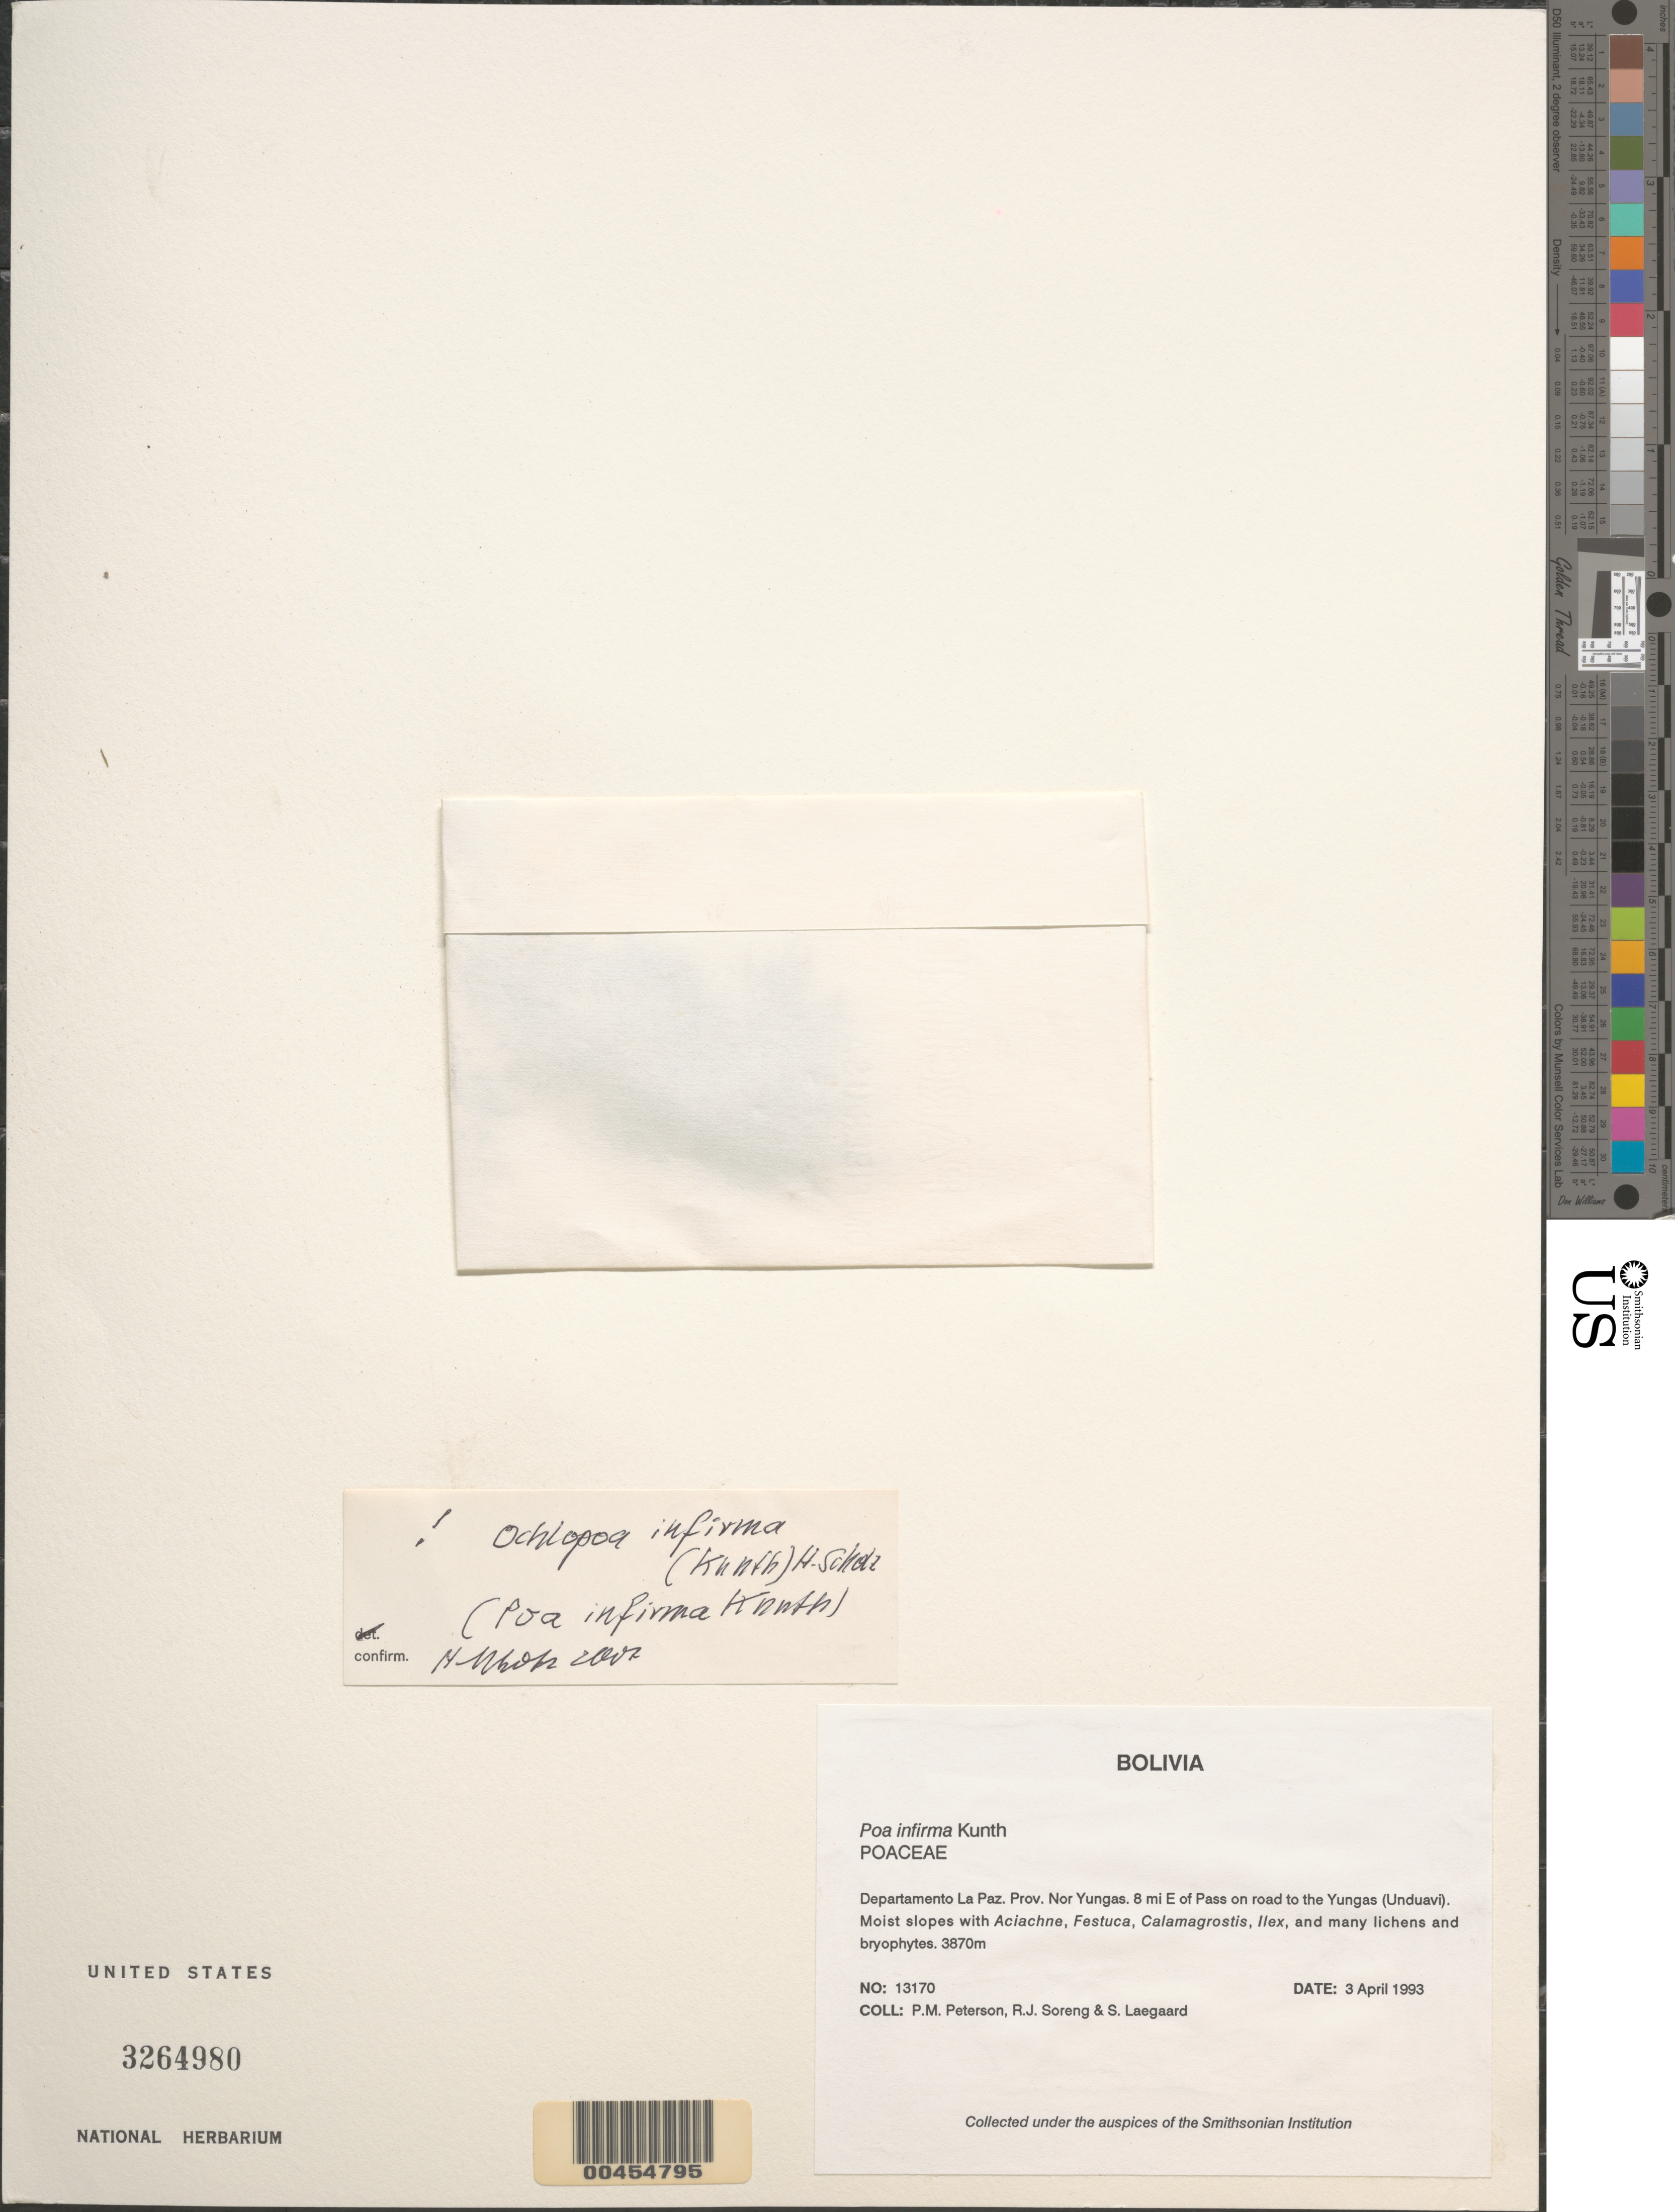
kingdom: Plantae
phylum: Tracheophyta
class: Liliopsida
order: Poales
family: Poaceae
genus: Poa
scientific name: Poa infirma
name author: Kunth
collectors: P. M. Peterson, R. J. Soreng & S. Lægaard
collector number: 13170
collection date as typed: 03 Apr 1993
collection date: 1993-04-03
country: Bolivia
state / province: La Paz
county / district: Nor Yungas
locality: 8 mi E of Pass on road to the Yungas (Unduavi).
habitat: Moist slopes with Aciachne, Festuca, Calamagrostis, Ilex, and many lichens and bryophytes.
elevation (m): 3870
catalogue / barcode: US 3264980